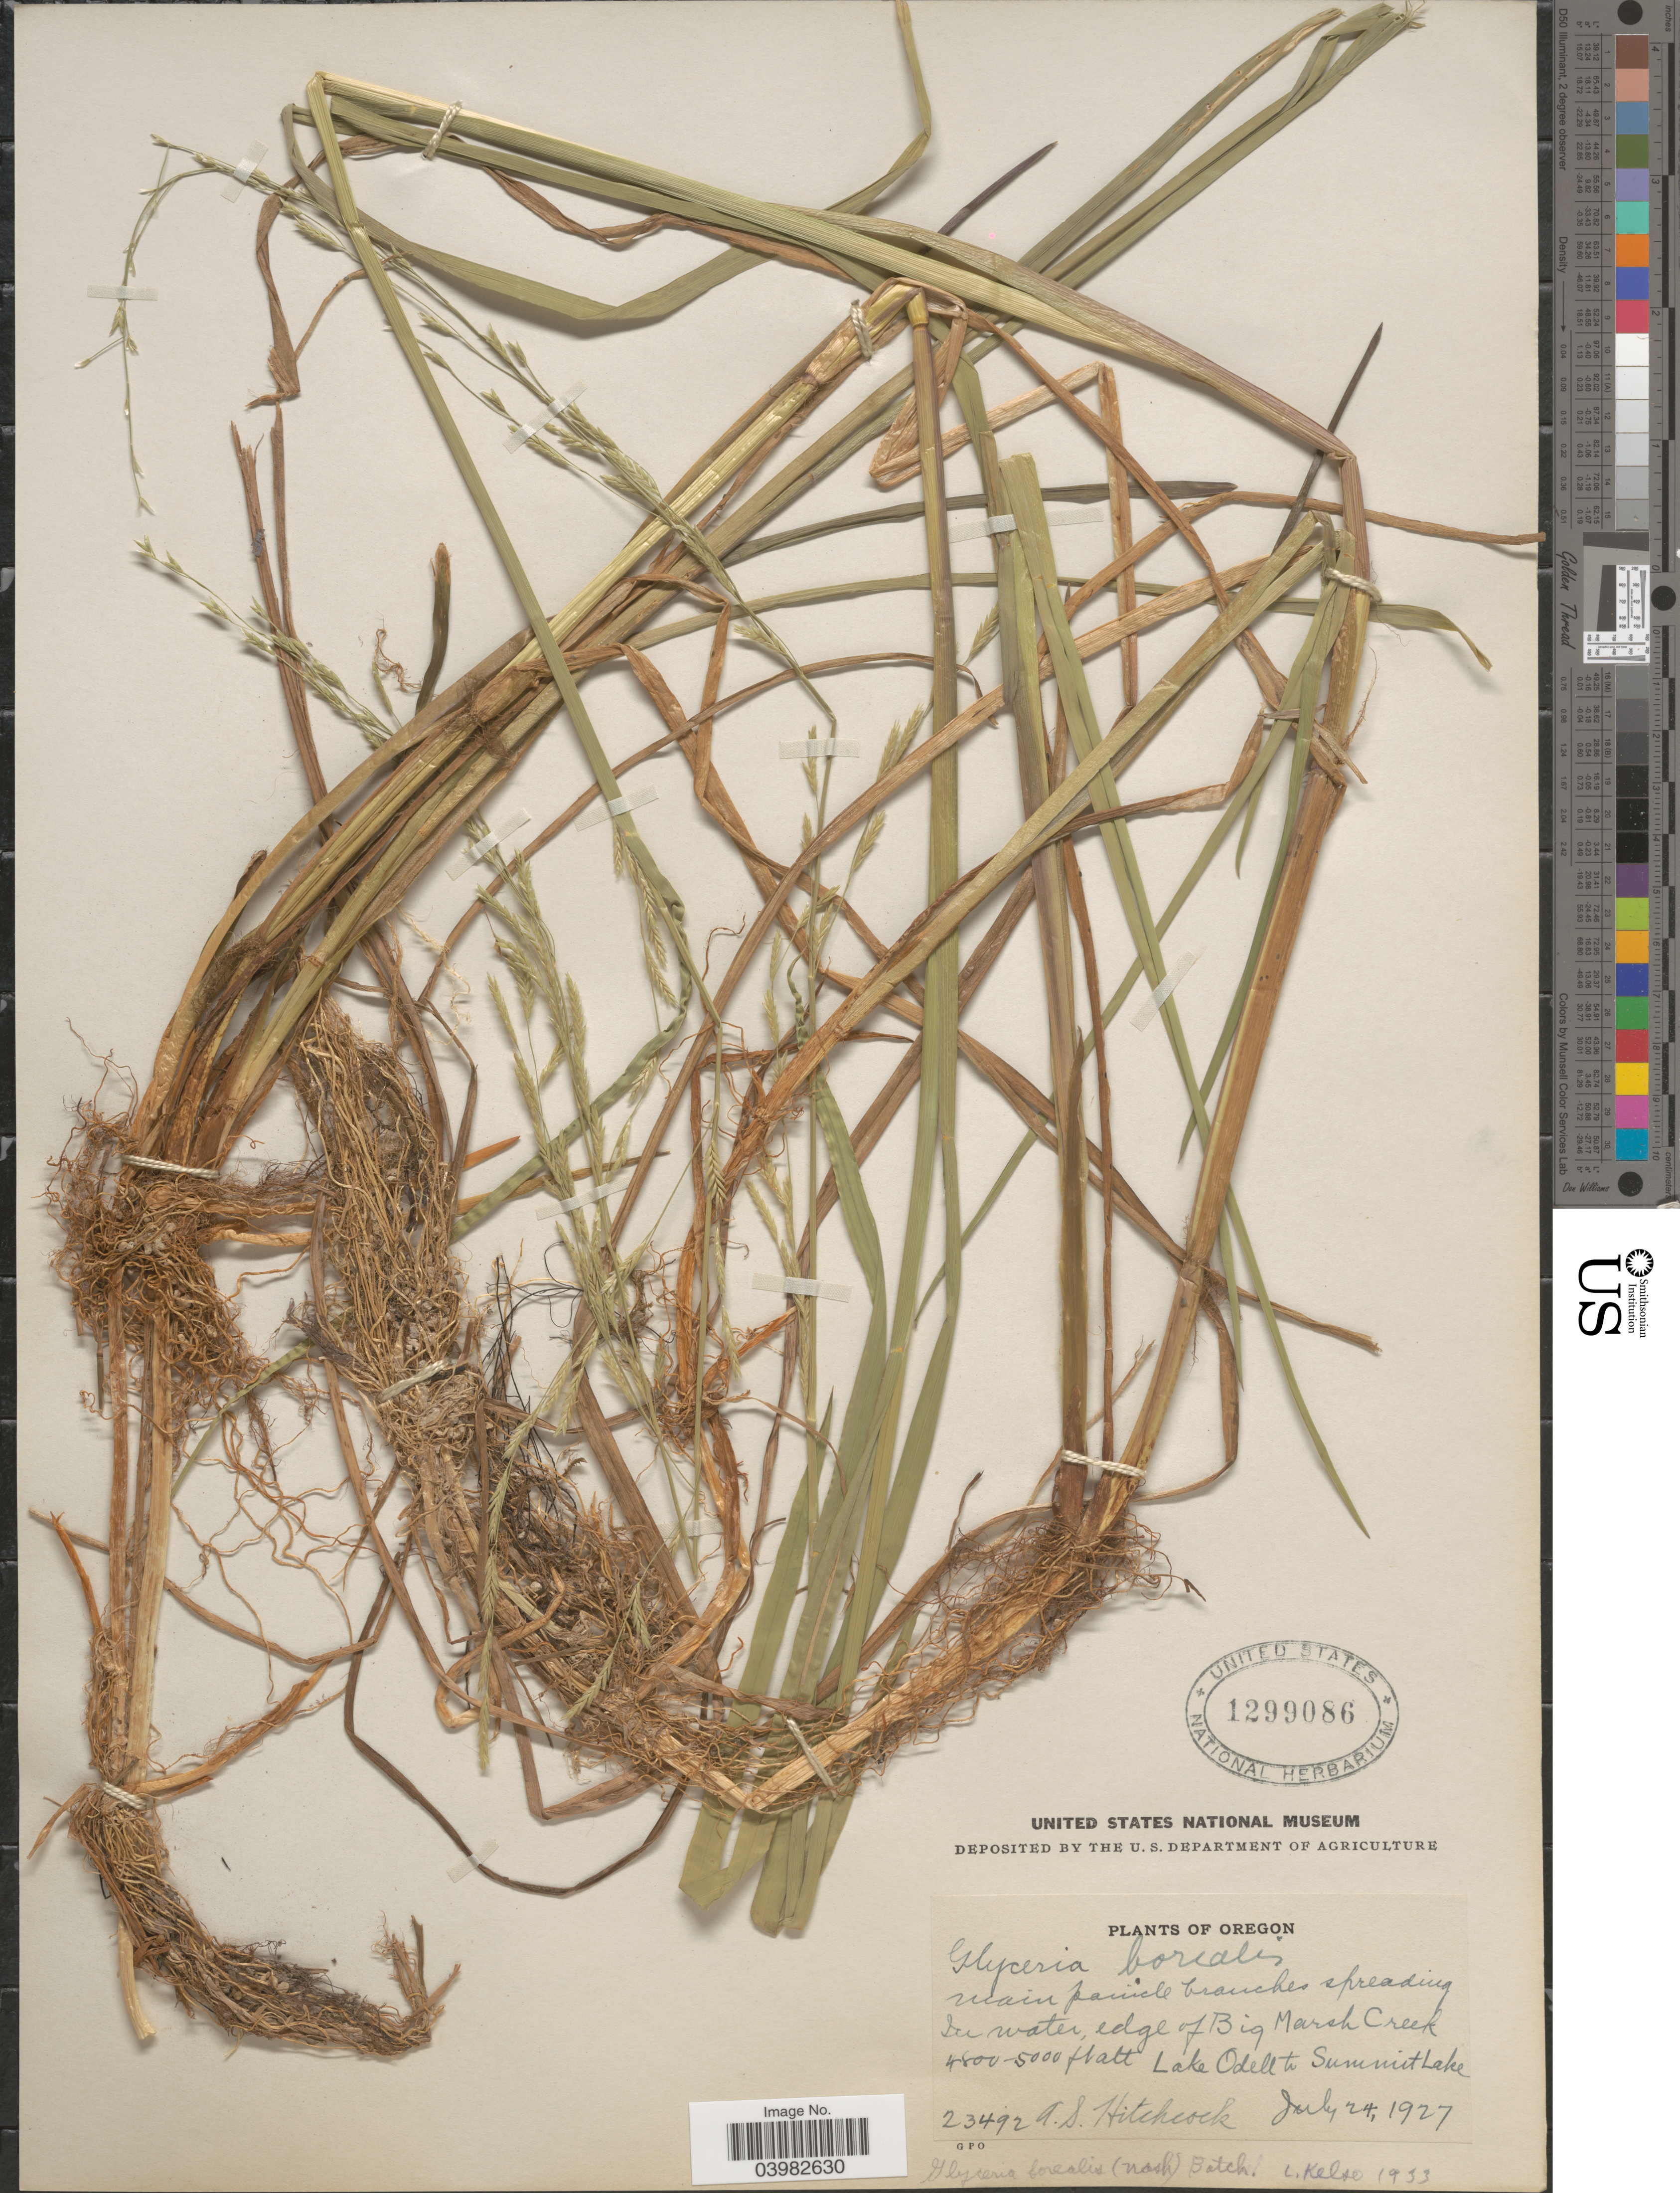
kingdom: Plantae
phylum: Tracheophyta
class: Liliopsida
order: Poales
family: Poaceae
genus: Glyceria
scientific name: Glyceria borealis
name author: (Nash) Batchelder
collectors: A. S. Hitchcock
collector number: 23492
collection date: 1927-07-24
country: United States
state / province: Oregon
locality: In water, edge of Big Marsh Creek. Lake Odell to Summit Lake.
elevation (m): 1463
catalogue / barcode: US 1299086